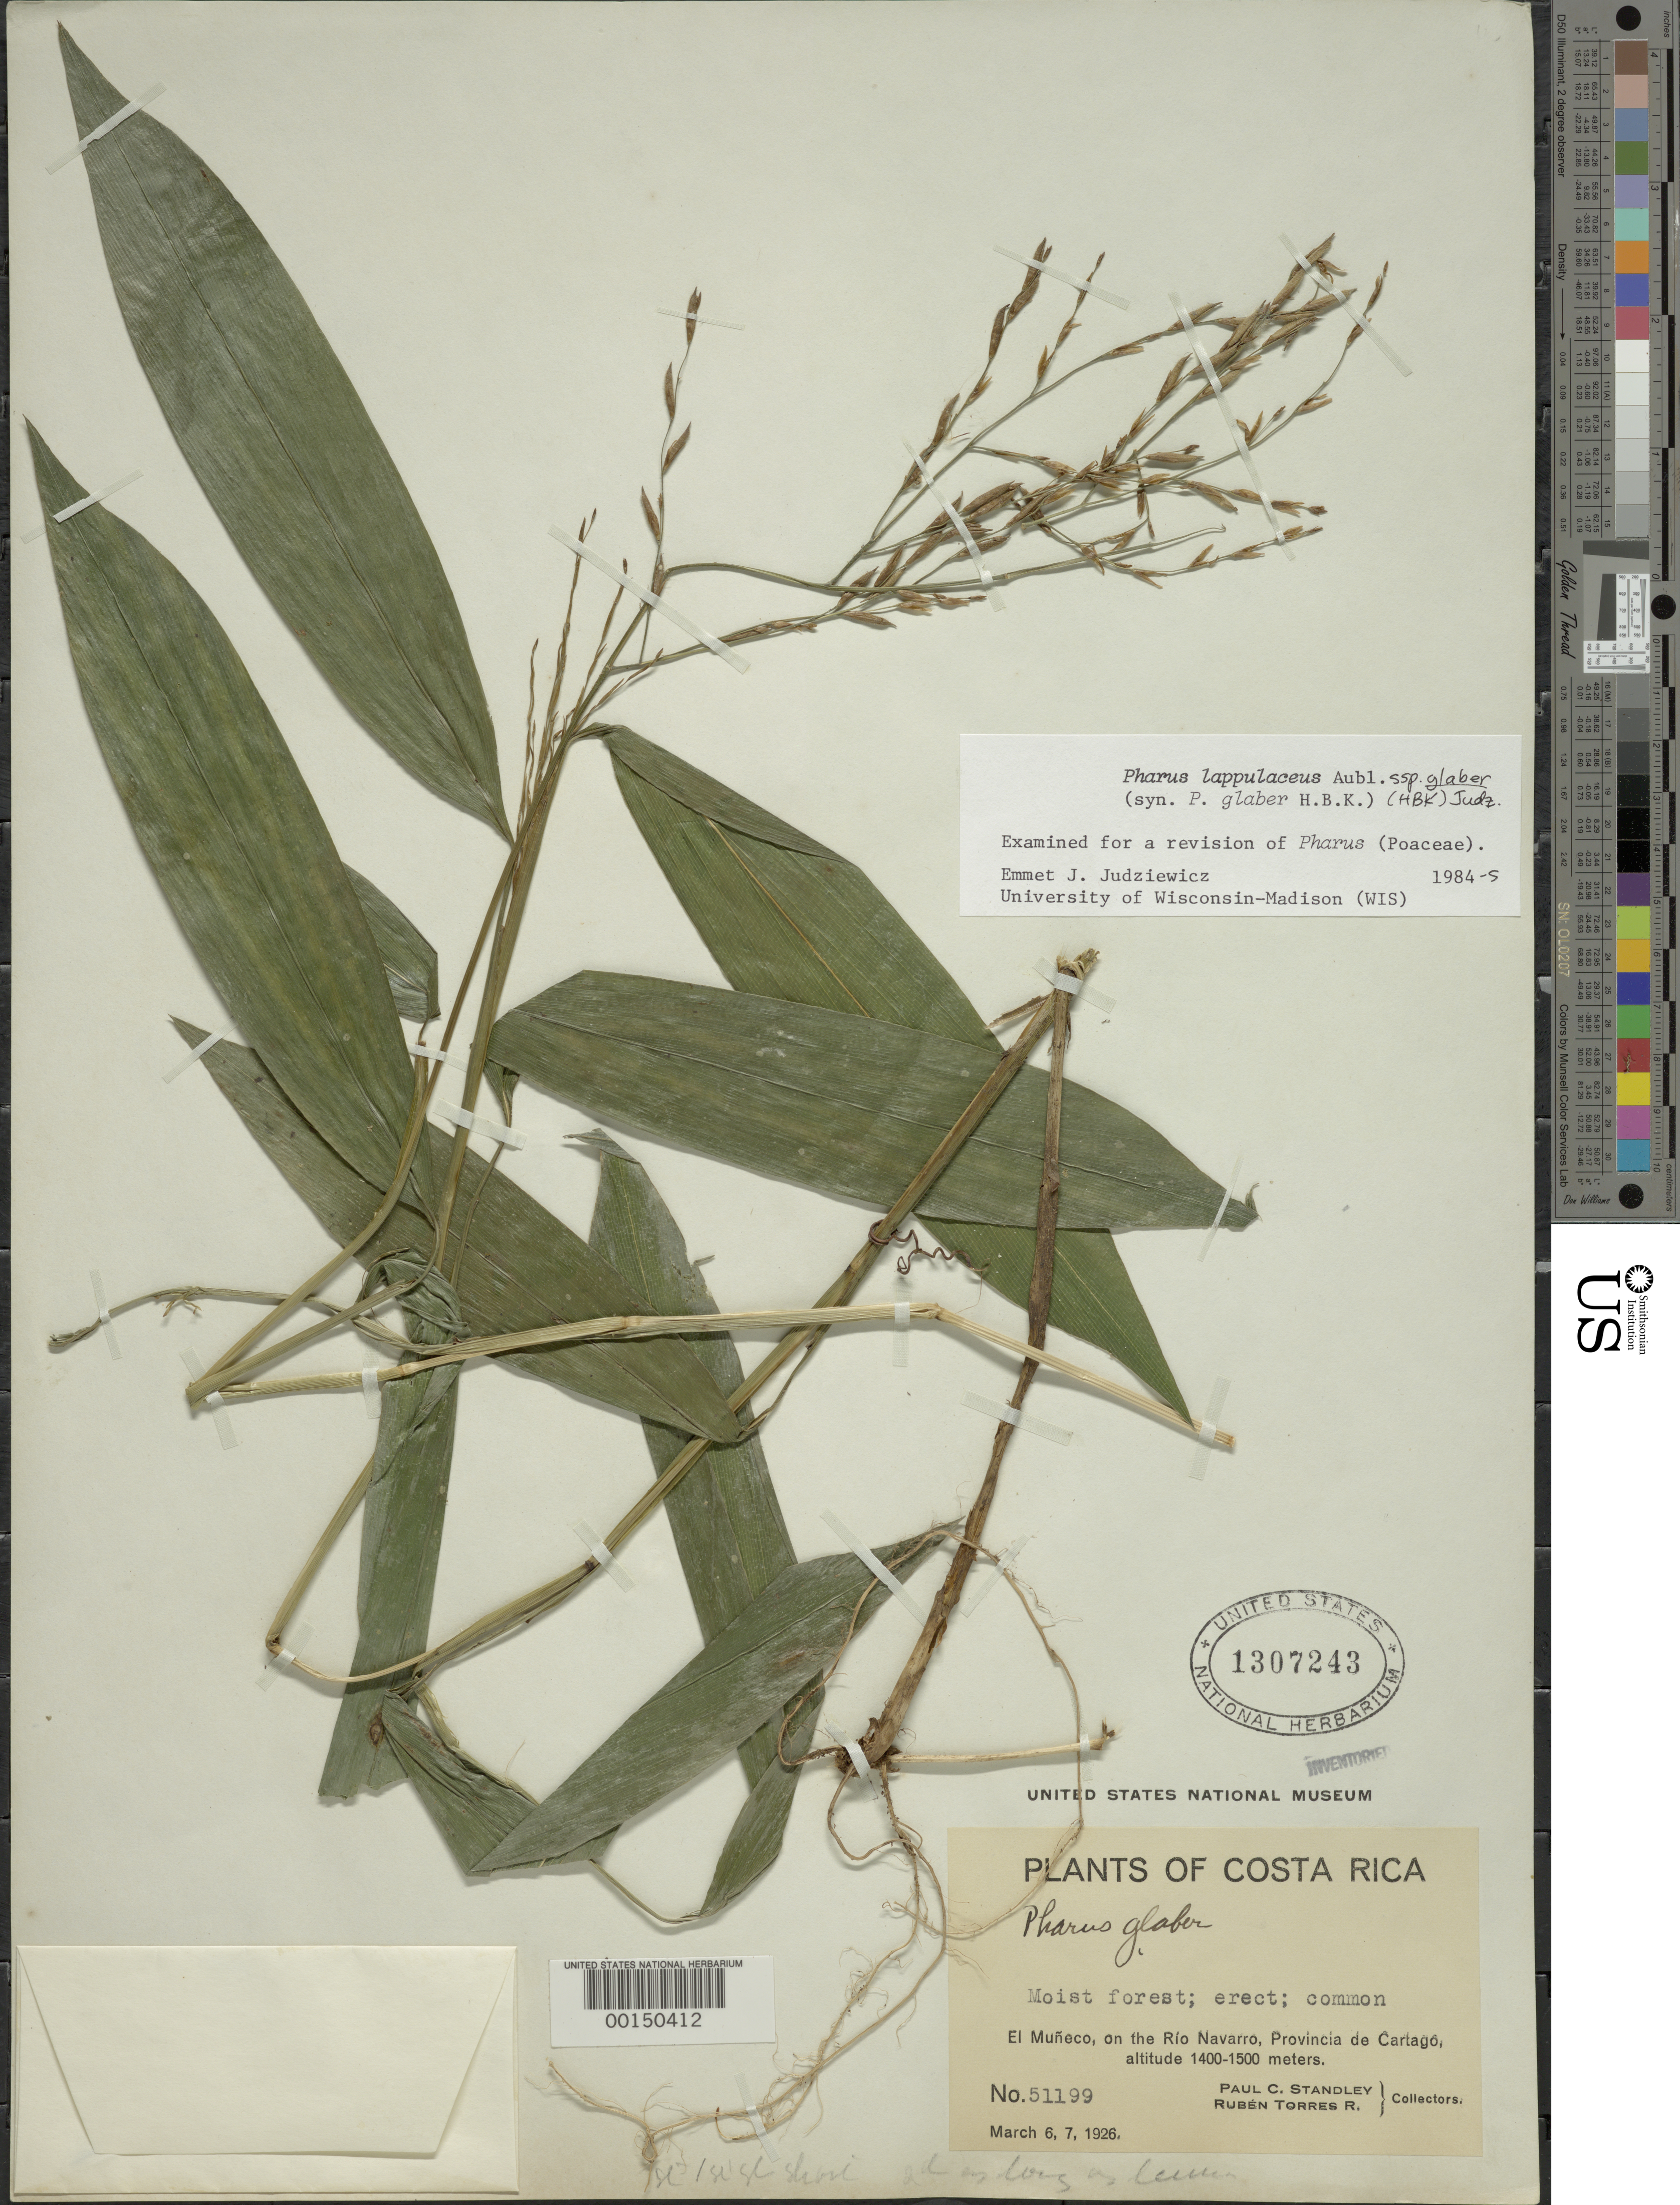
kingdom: Plantae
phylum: Tracheophyta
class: Liliopsida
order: Poales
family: Poaceae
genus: Pharus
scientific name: Pharus lappulaceus subsp. glaber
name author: (Kunth) Judz.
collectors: P. C. Standley & R. Torres Rojas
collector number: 51199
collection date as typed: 06 Mar 1926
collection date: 1926-03-06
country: Costa Rica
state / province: Cartago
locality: El Muneco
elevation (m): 1400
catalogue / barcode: US 1307243